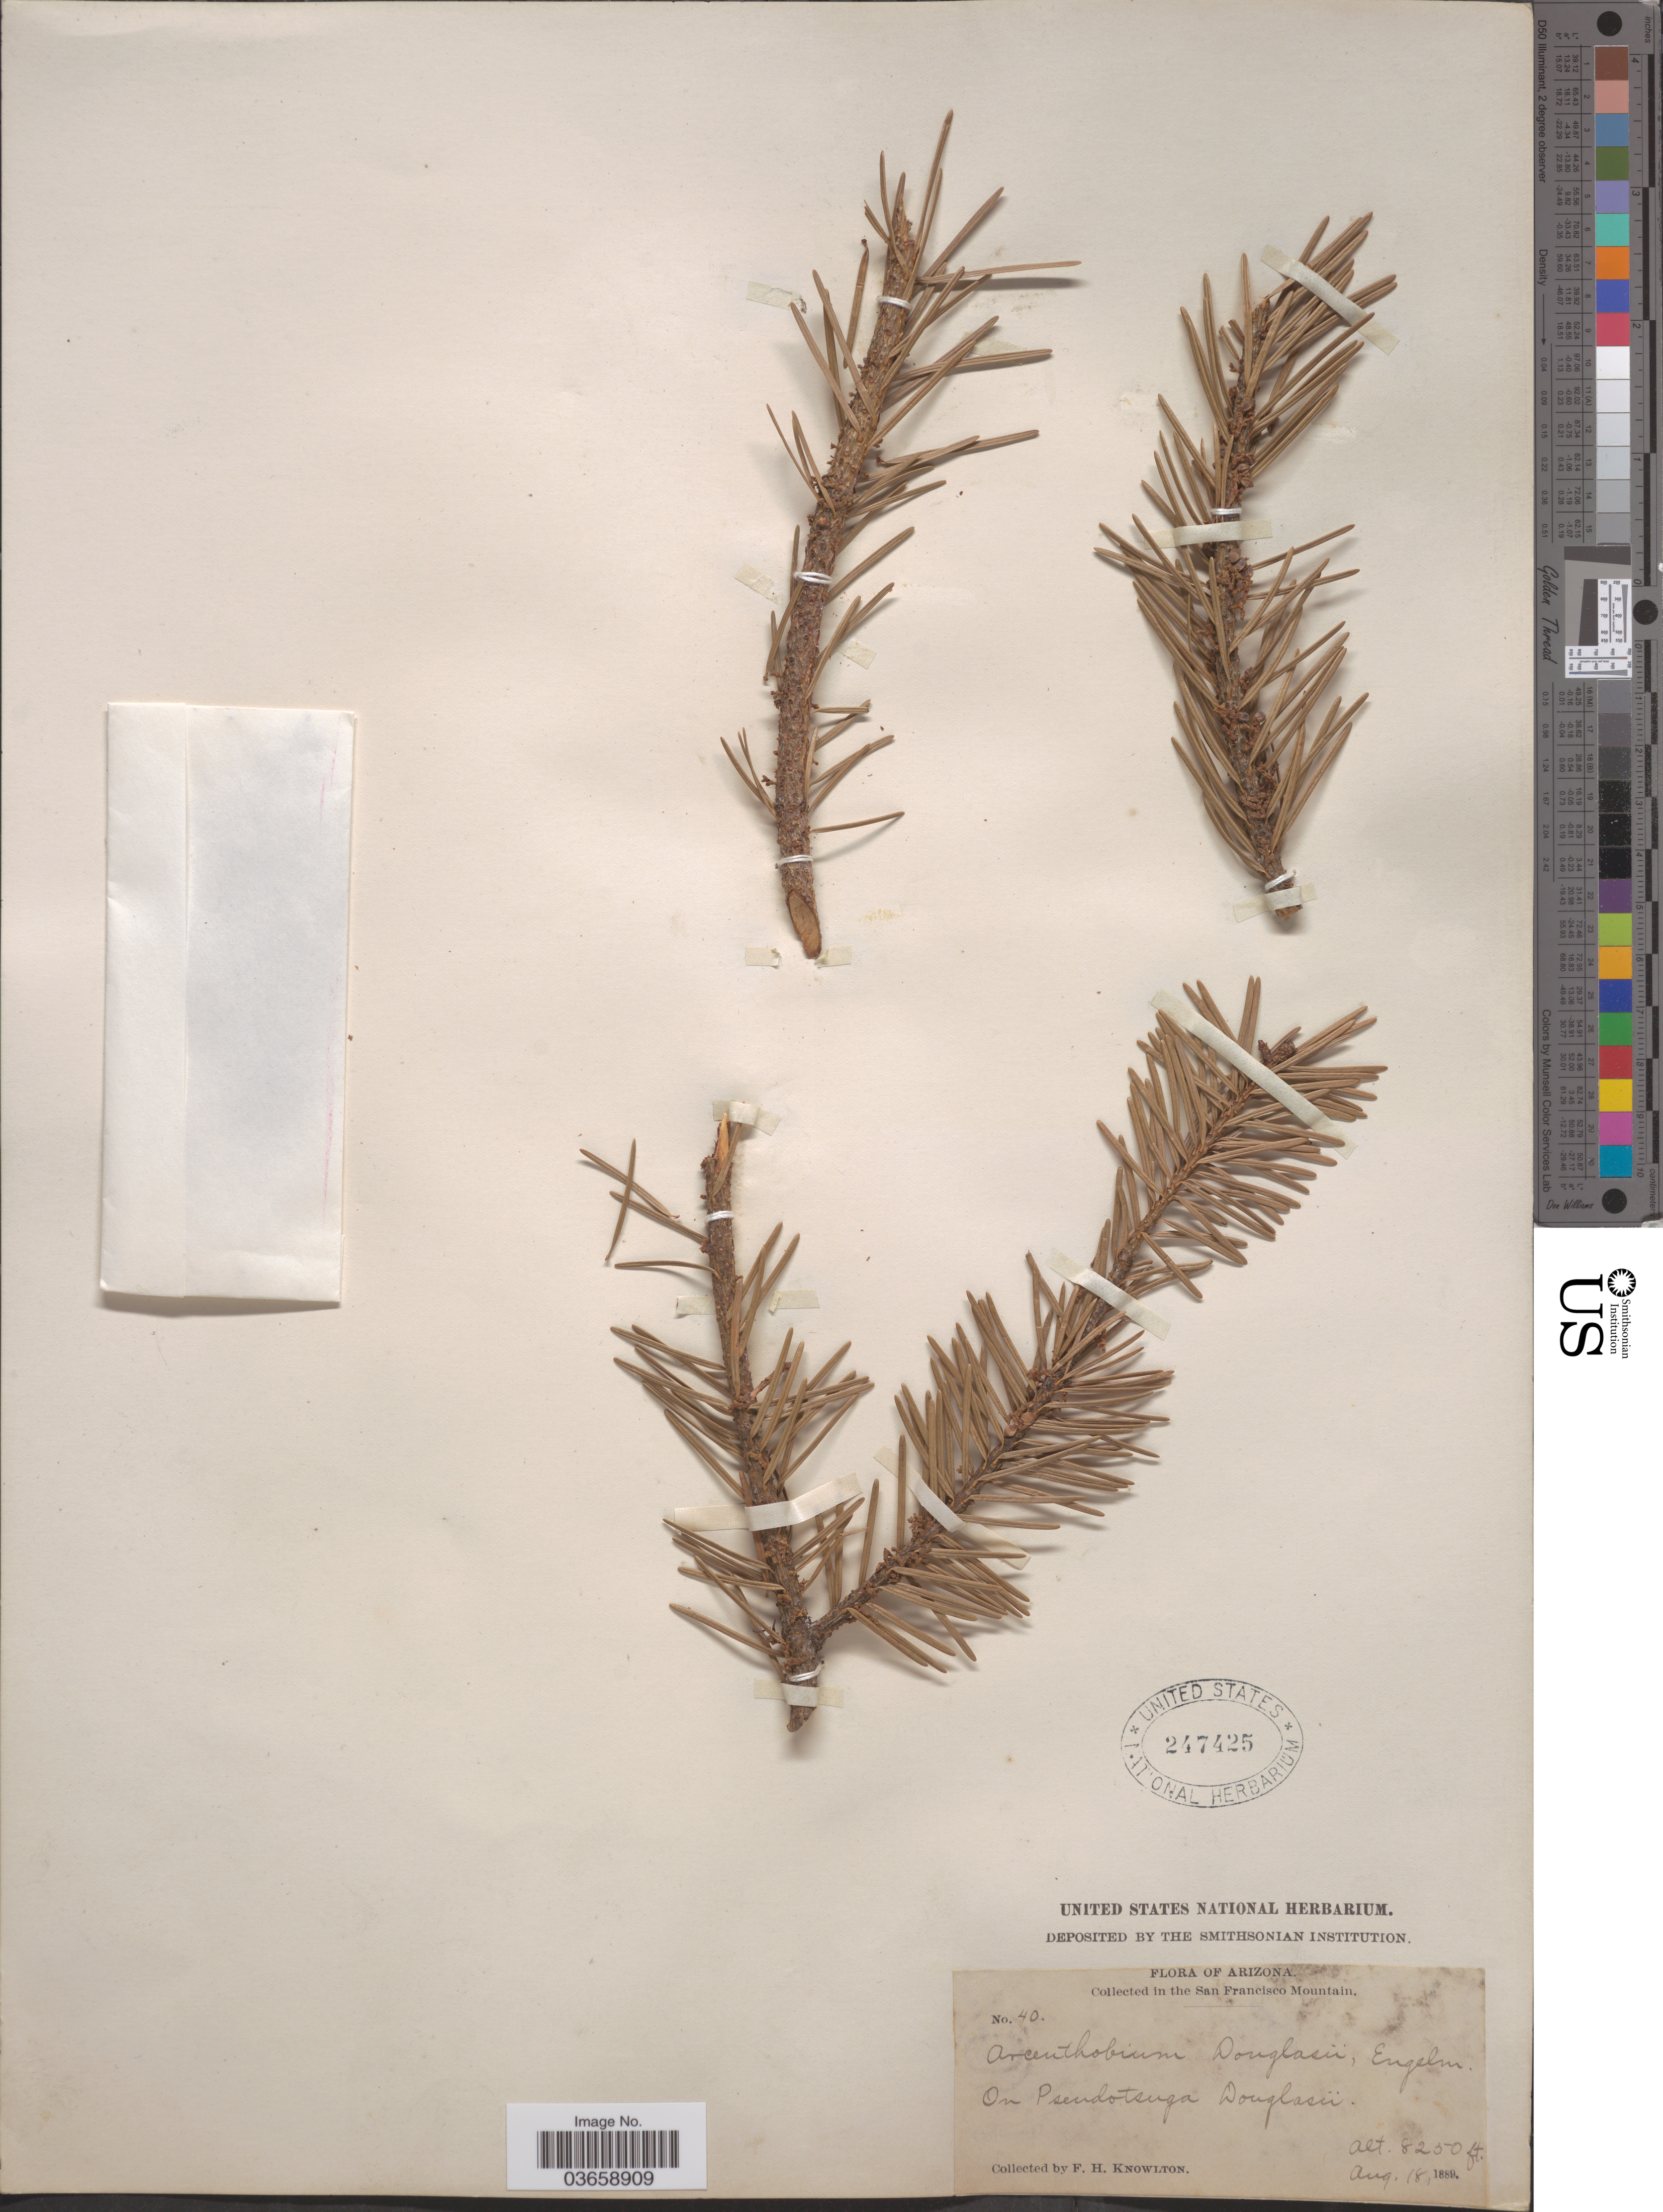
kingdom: Plantae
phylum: Tracheophyta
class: Magnoliopsida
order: Santalales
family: Viscaceae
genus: Arceuthobium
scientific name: Arceuthobium douglasii var. tsugense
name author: (Engelm. in G.M. Wheeler) M.E. Jones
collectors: F. H. Knowlton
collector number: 40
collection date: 1889-08-18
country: United States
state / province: Arizona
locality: San Francisco Mountain.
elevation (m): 2515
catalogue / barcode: US 247425